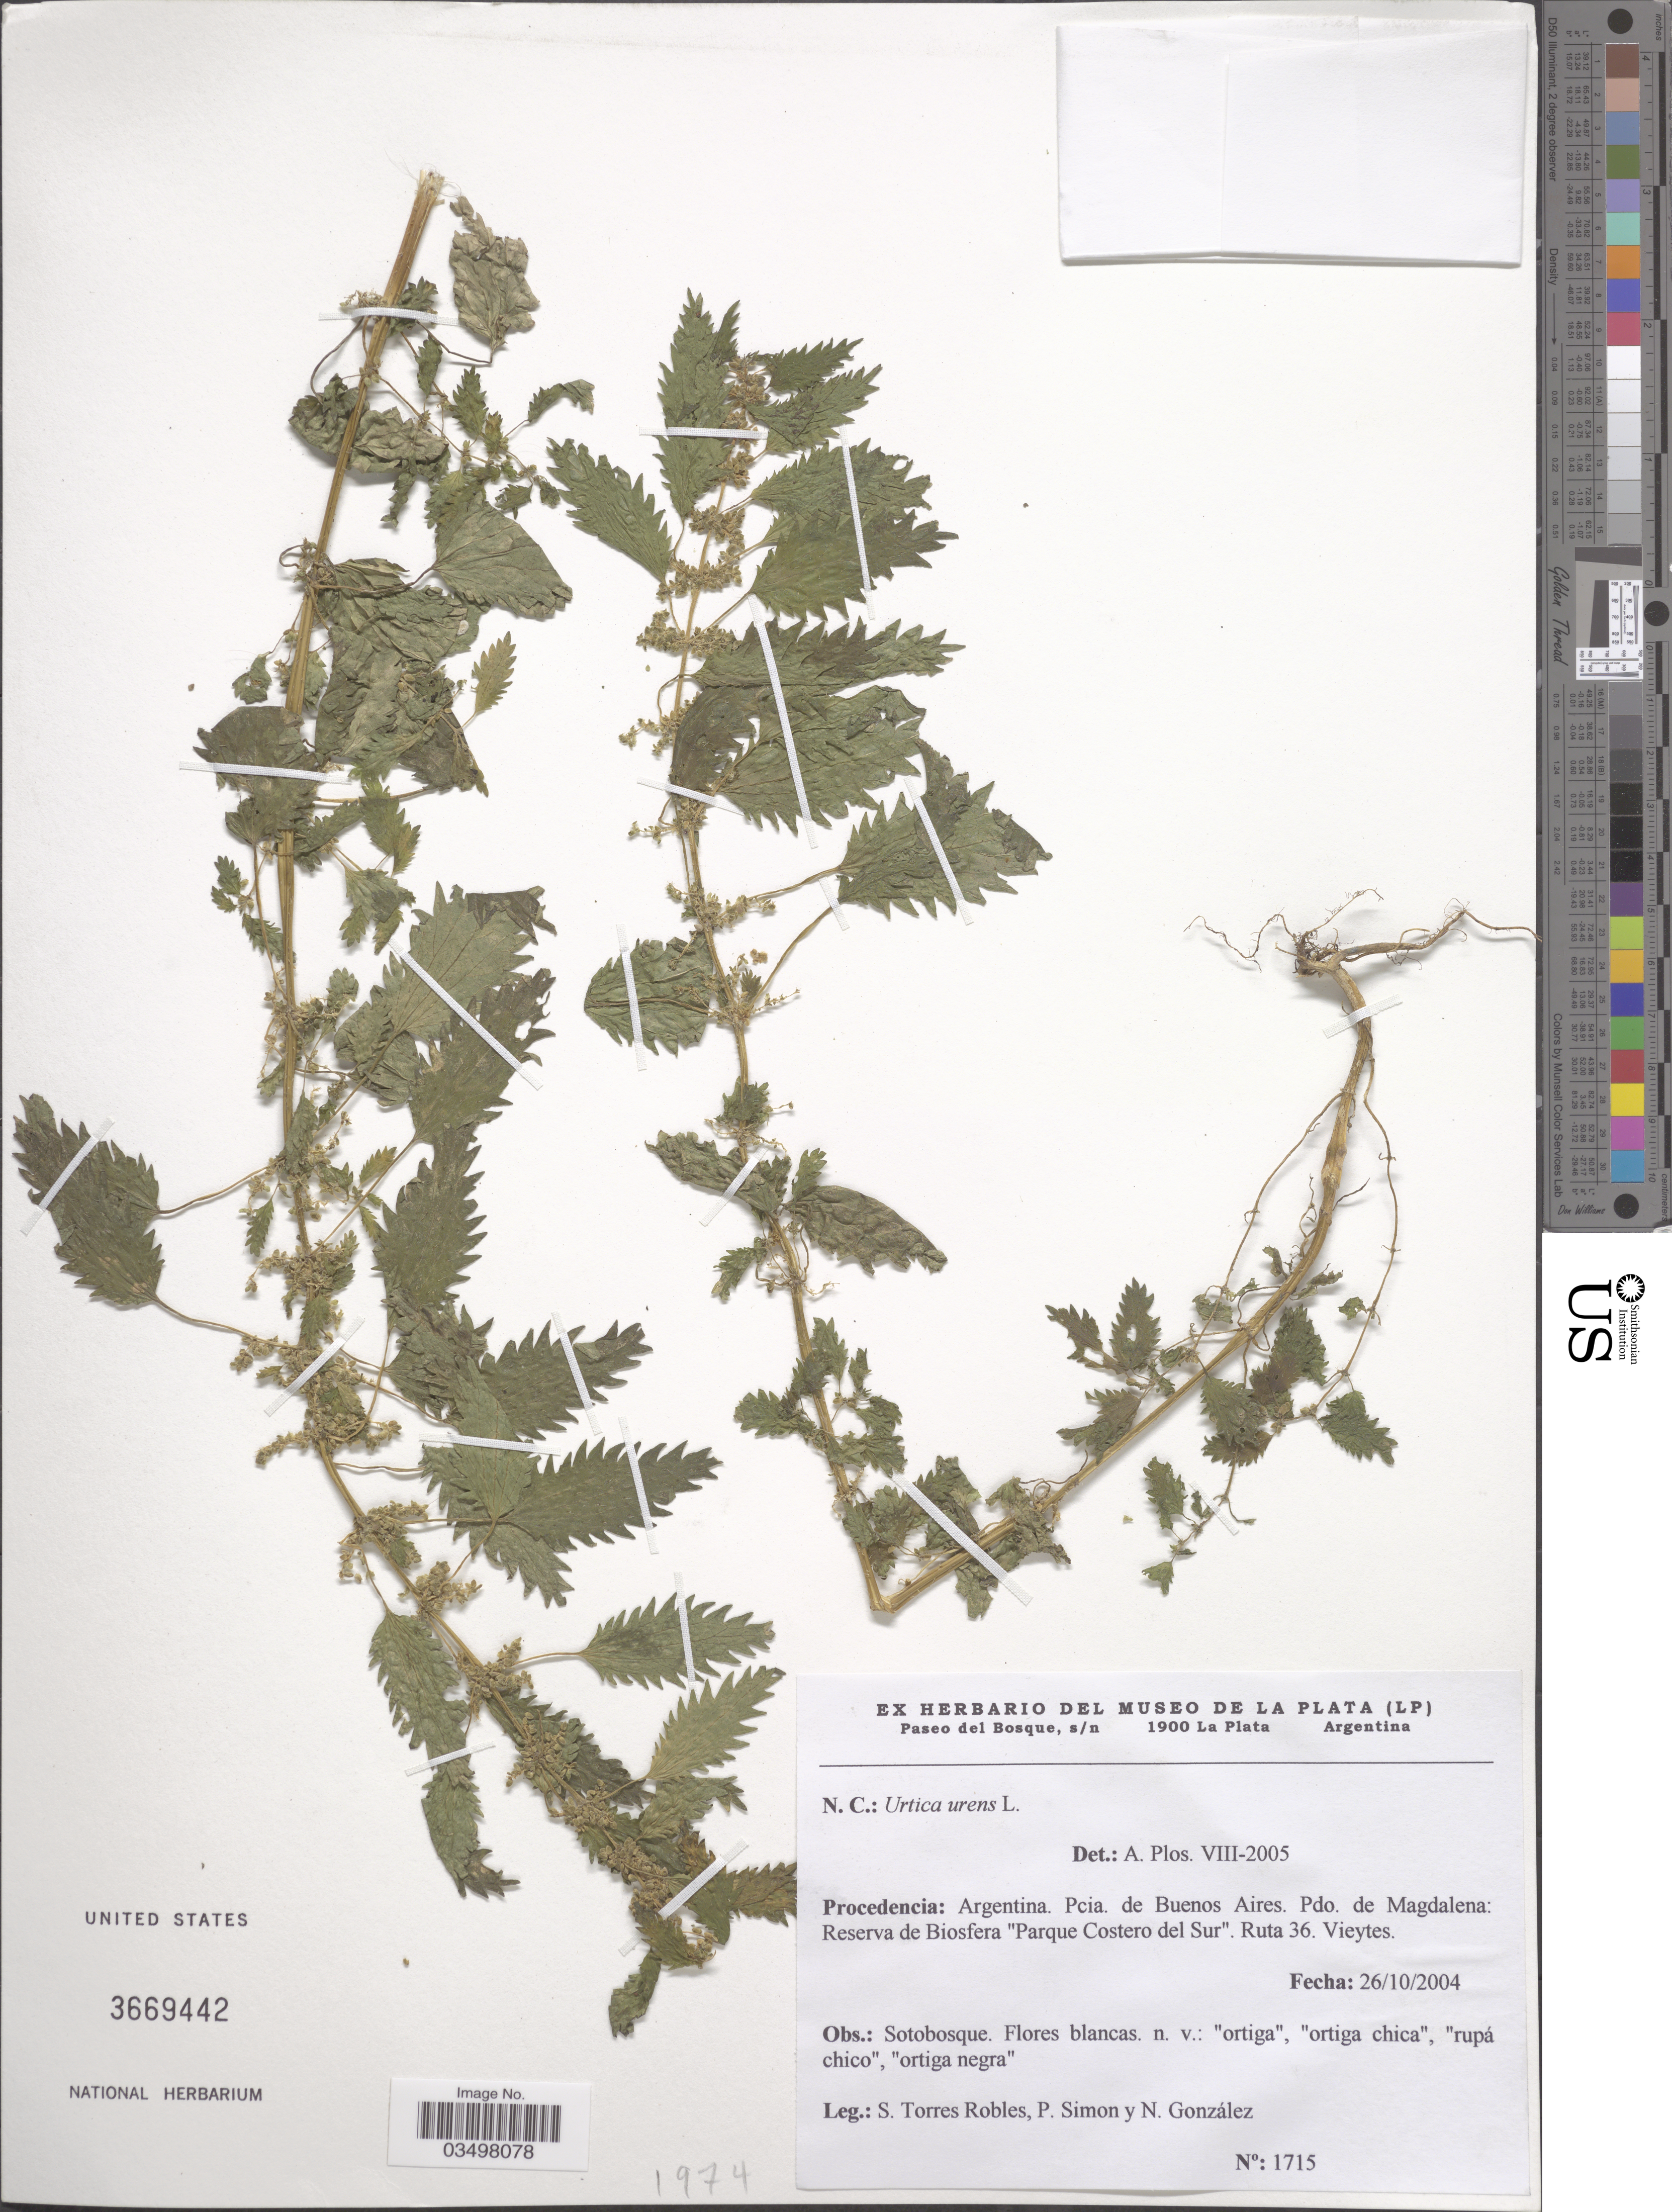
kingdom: Plantae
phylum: Tracheophyta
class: Magnoliopsida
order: Rosales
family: Urticaceae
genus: Urtica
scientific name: Urtica urens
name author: L.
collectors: S. Torres Robles, P. Simon & N. Gonzalez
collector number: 1715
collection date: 2004-10-26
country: Argentina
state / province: Buenos Aires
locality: Procedencia: Pcia. de Buenos Aires. Pdo. de Magdalena: Reserva de Biosfera 'Parque Costero del Sur'. Ruta 36. Vieytes.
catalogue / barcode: US 3669442